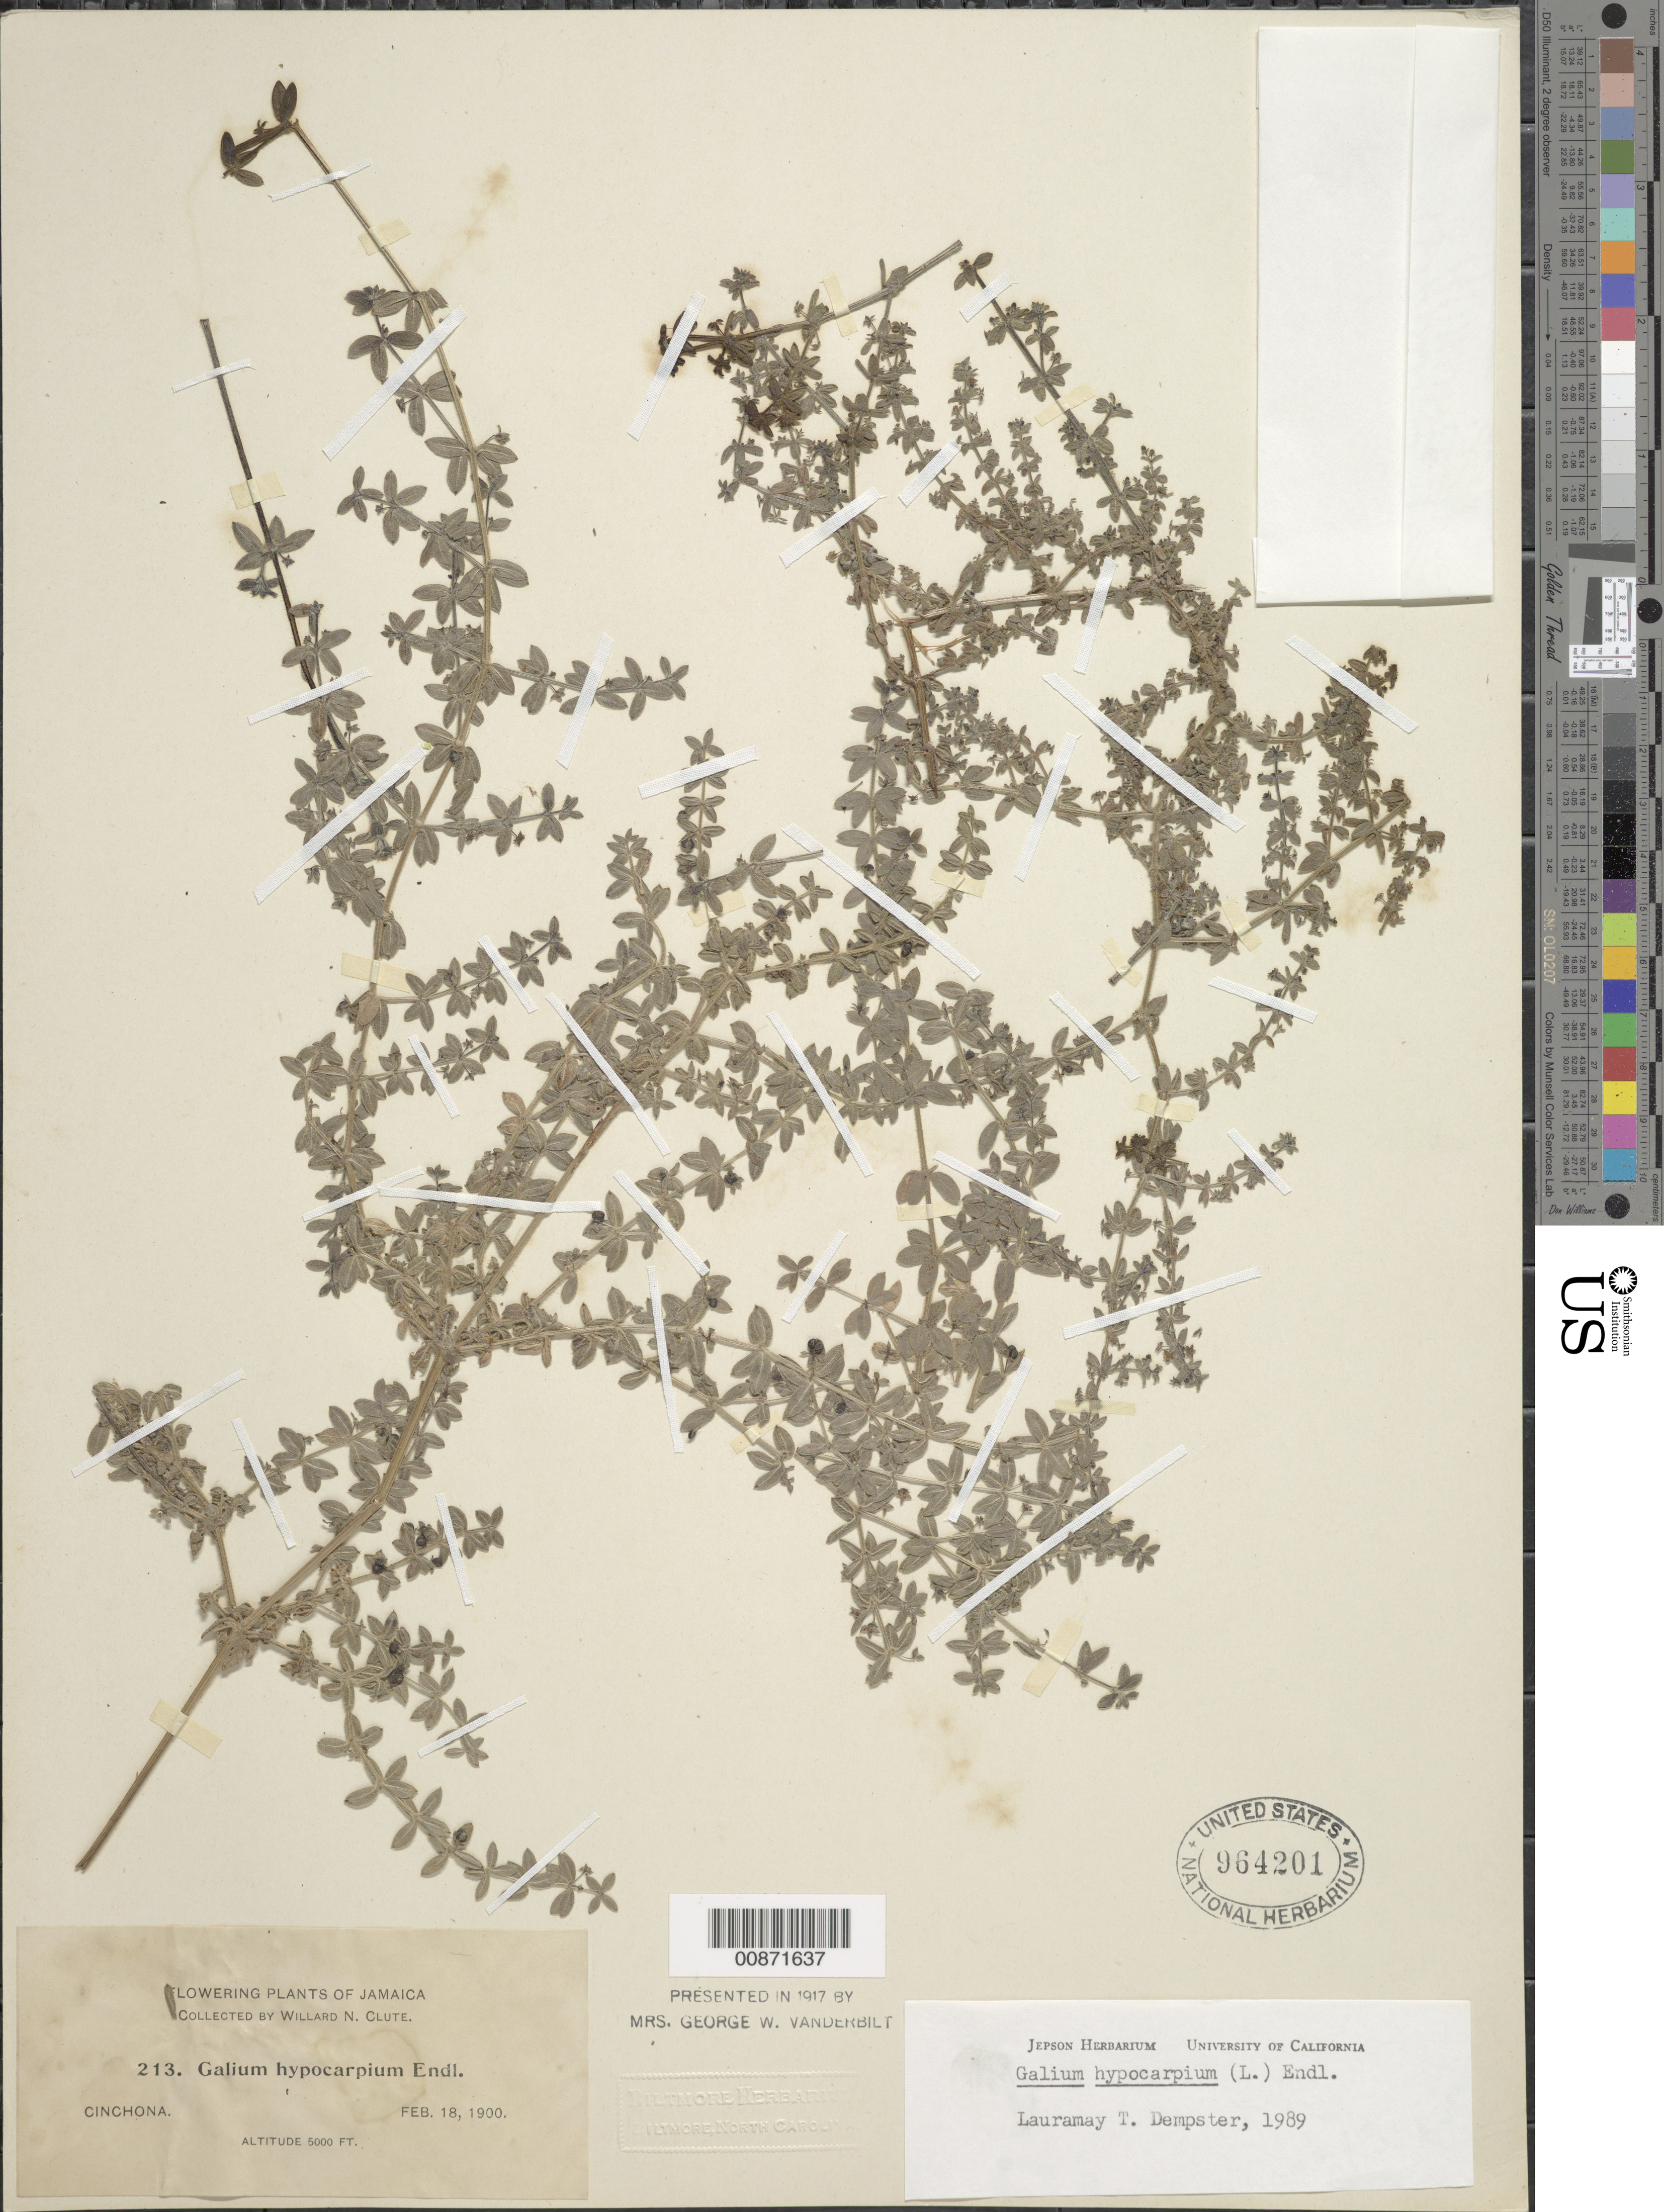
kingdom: Plantae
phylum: Tracheophyta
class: Magnoliopsida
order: Gentianales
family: Rubiaceae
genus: Galium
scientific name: Galium hypocarpium subsp. hypocarpium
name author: (L.) Endl. ex Griseb.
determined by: Dempster, L. T.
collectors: W. N. Clute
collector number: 213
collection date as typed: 19 Feb 1900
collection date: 1900-02-19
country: Jamaica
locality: Cinchona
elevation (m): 1524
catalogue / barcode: US 964201